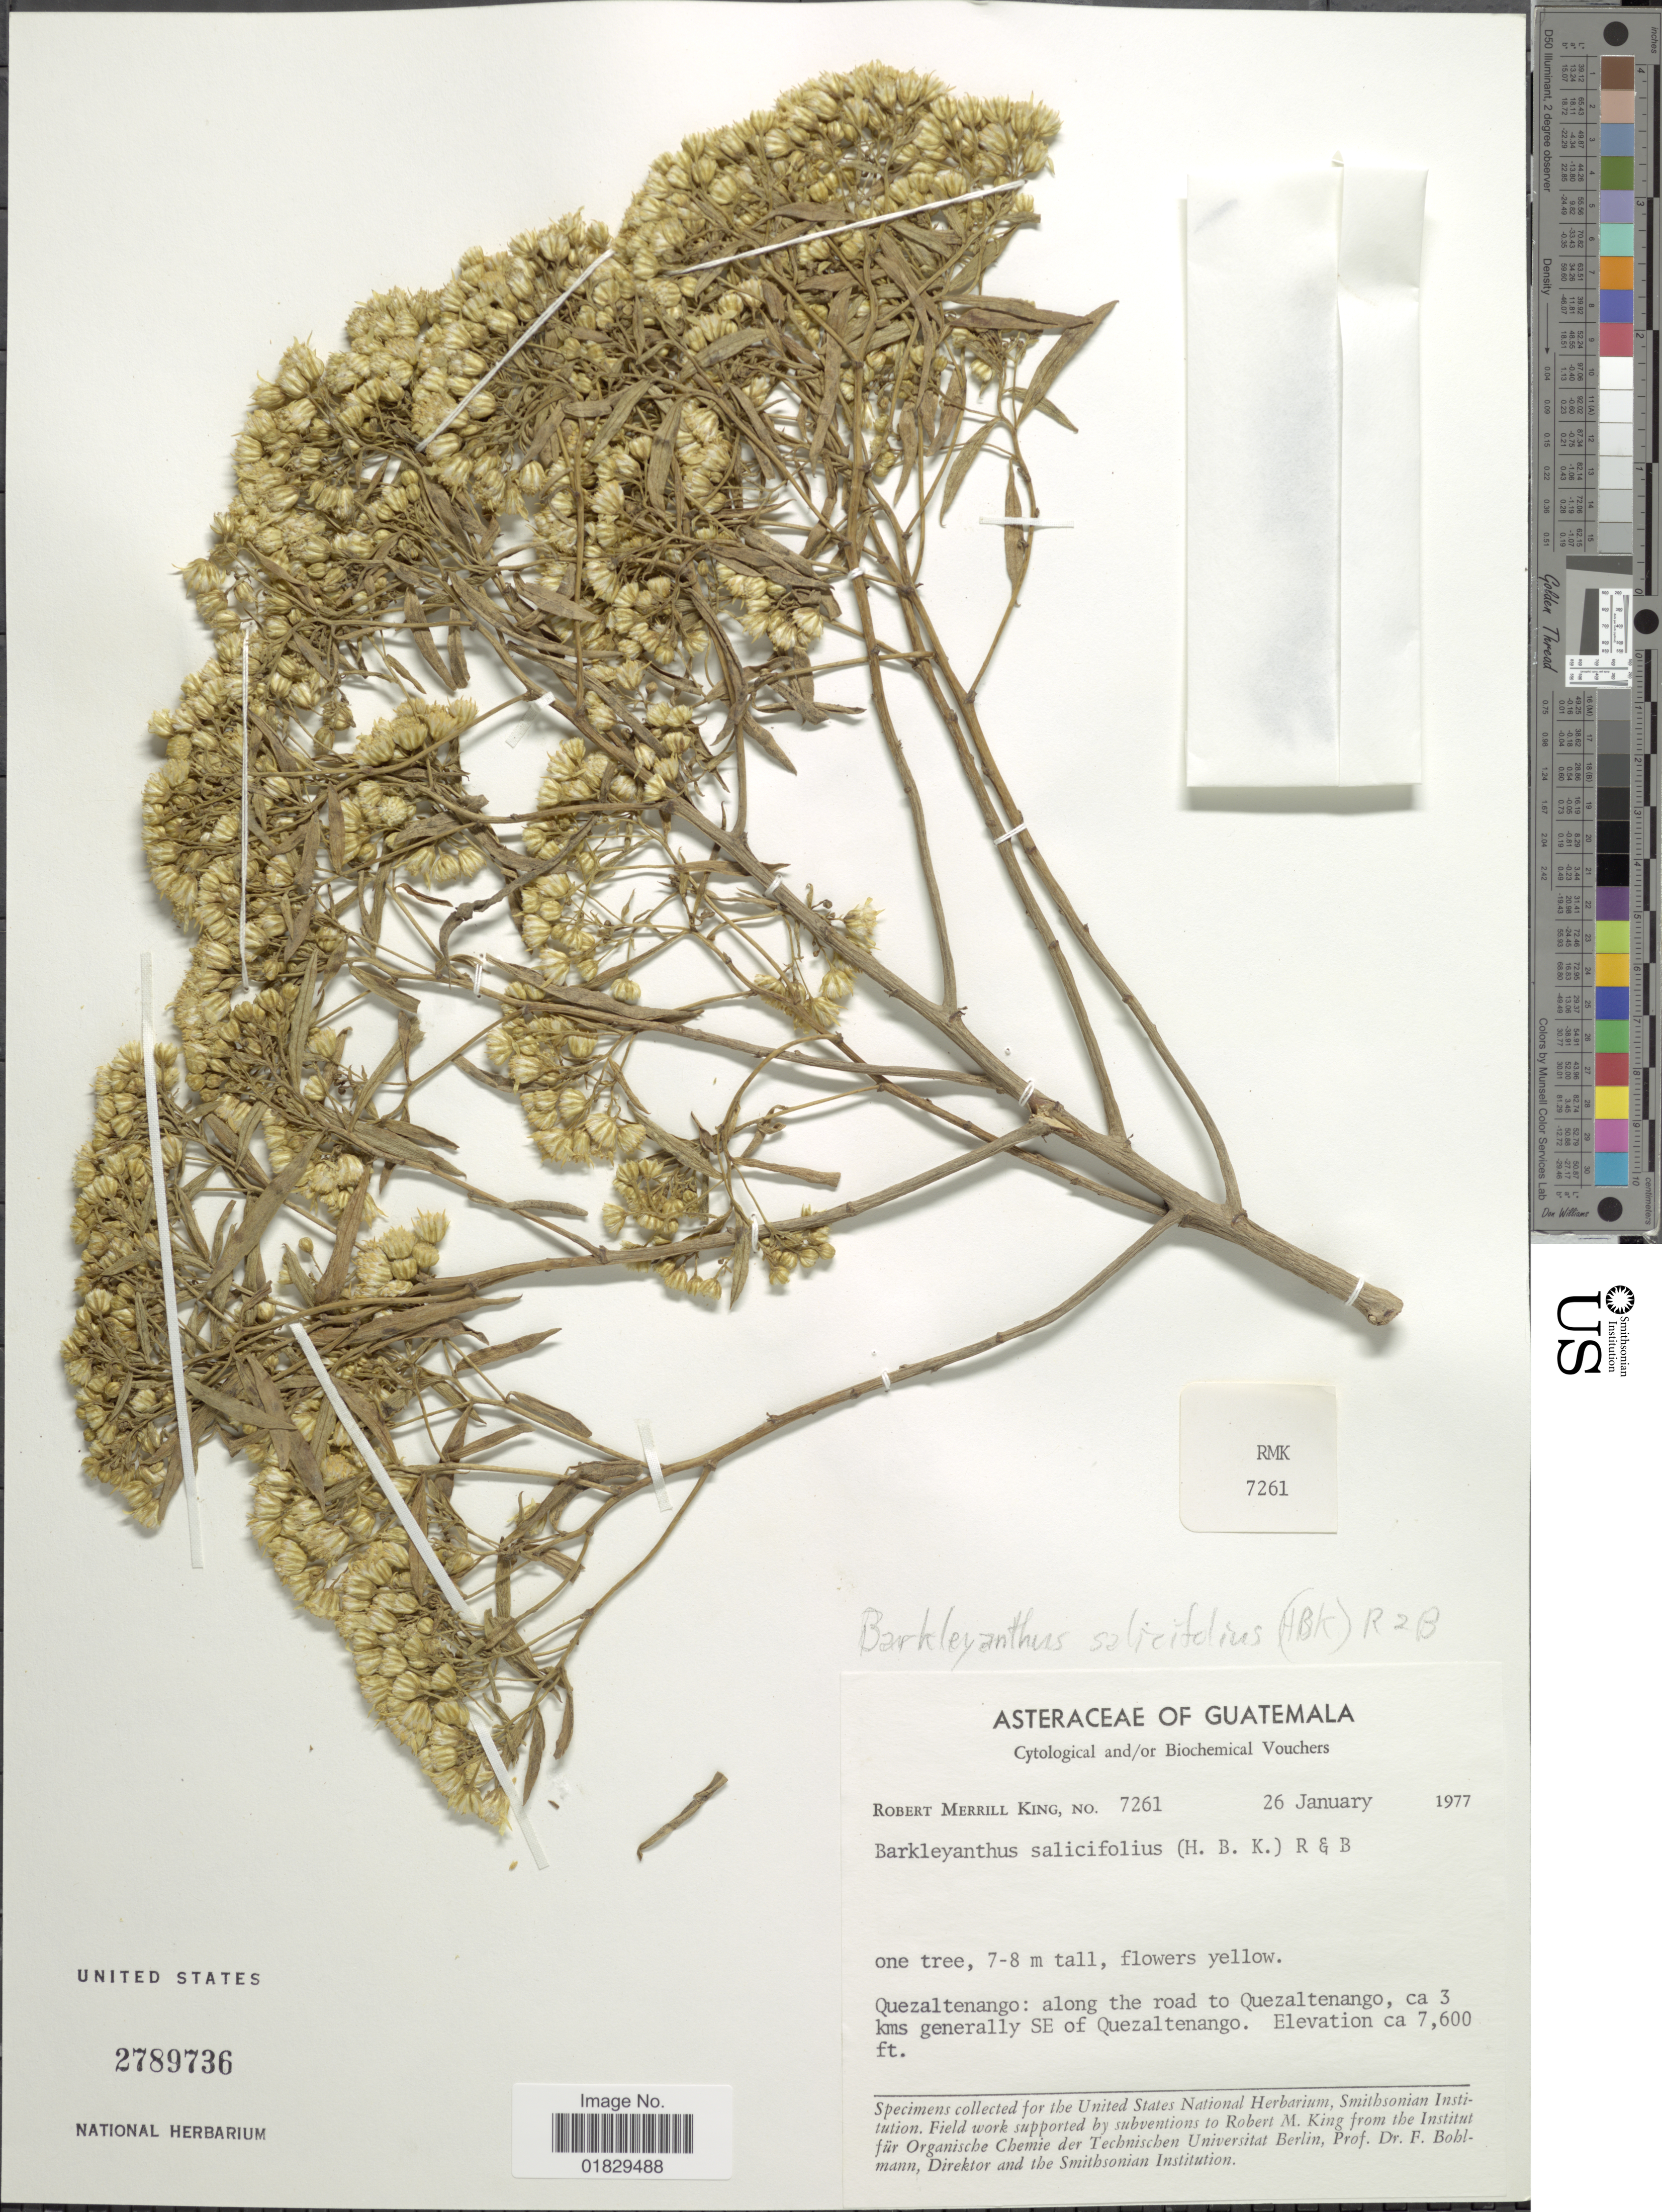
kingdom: Plantae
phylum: Tracheophyta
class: Magnoliopsida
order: Asterales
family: Asteraceae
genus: Barkleyanthus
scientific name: Barkleyanthus salicifolius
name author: (Kunth) H. Rob. & Brettell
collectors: R. M. King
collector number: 7261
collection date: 1977-01-26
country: Guatemala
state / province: Quetzaltenango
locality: Quezaltenango: along the road o Quezaltenango, ca 3 kms generally SE of Quezaltenango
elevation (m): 2316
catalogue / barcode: US 2789736